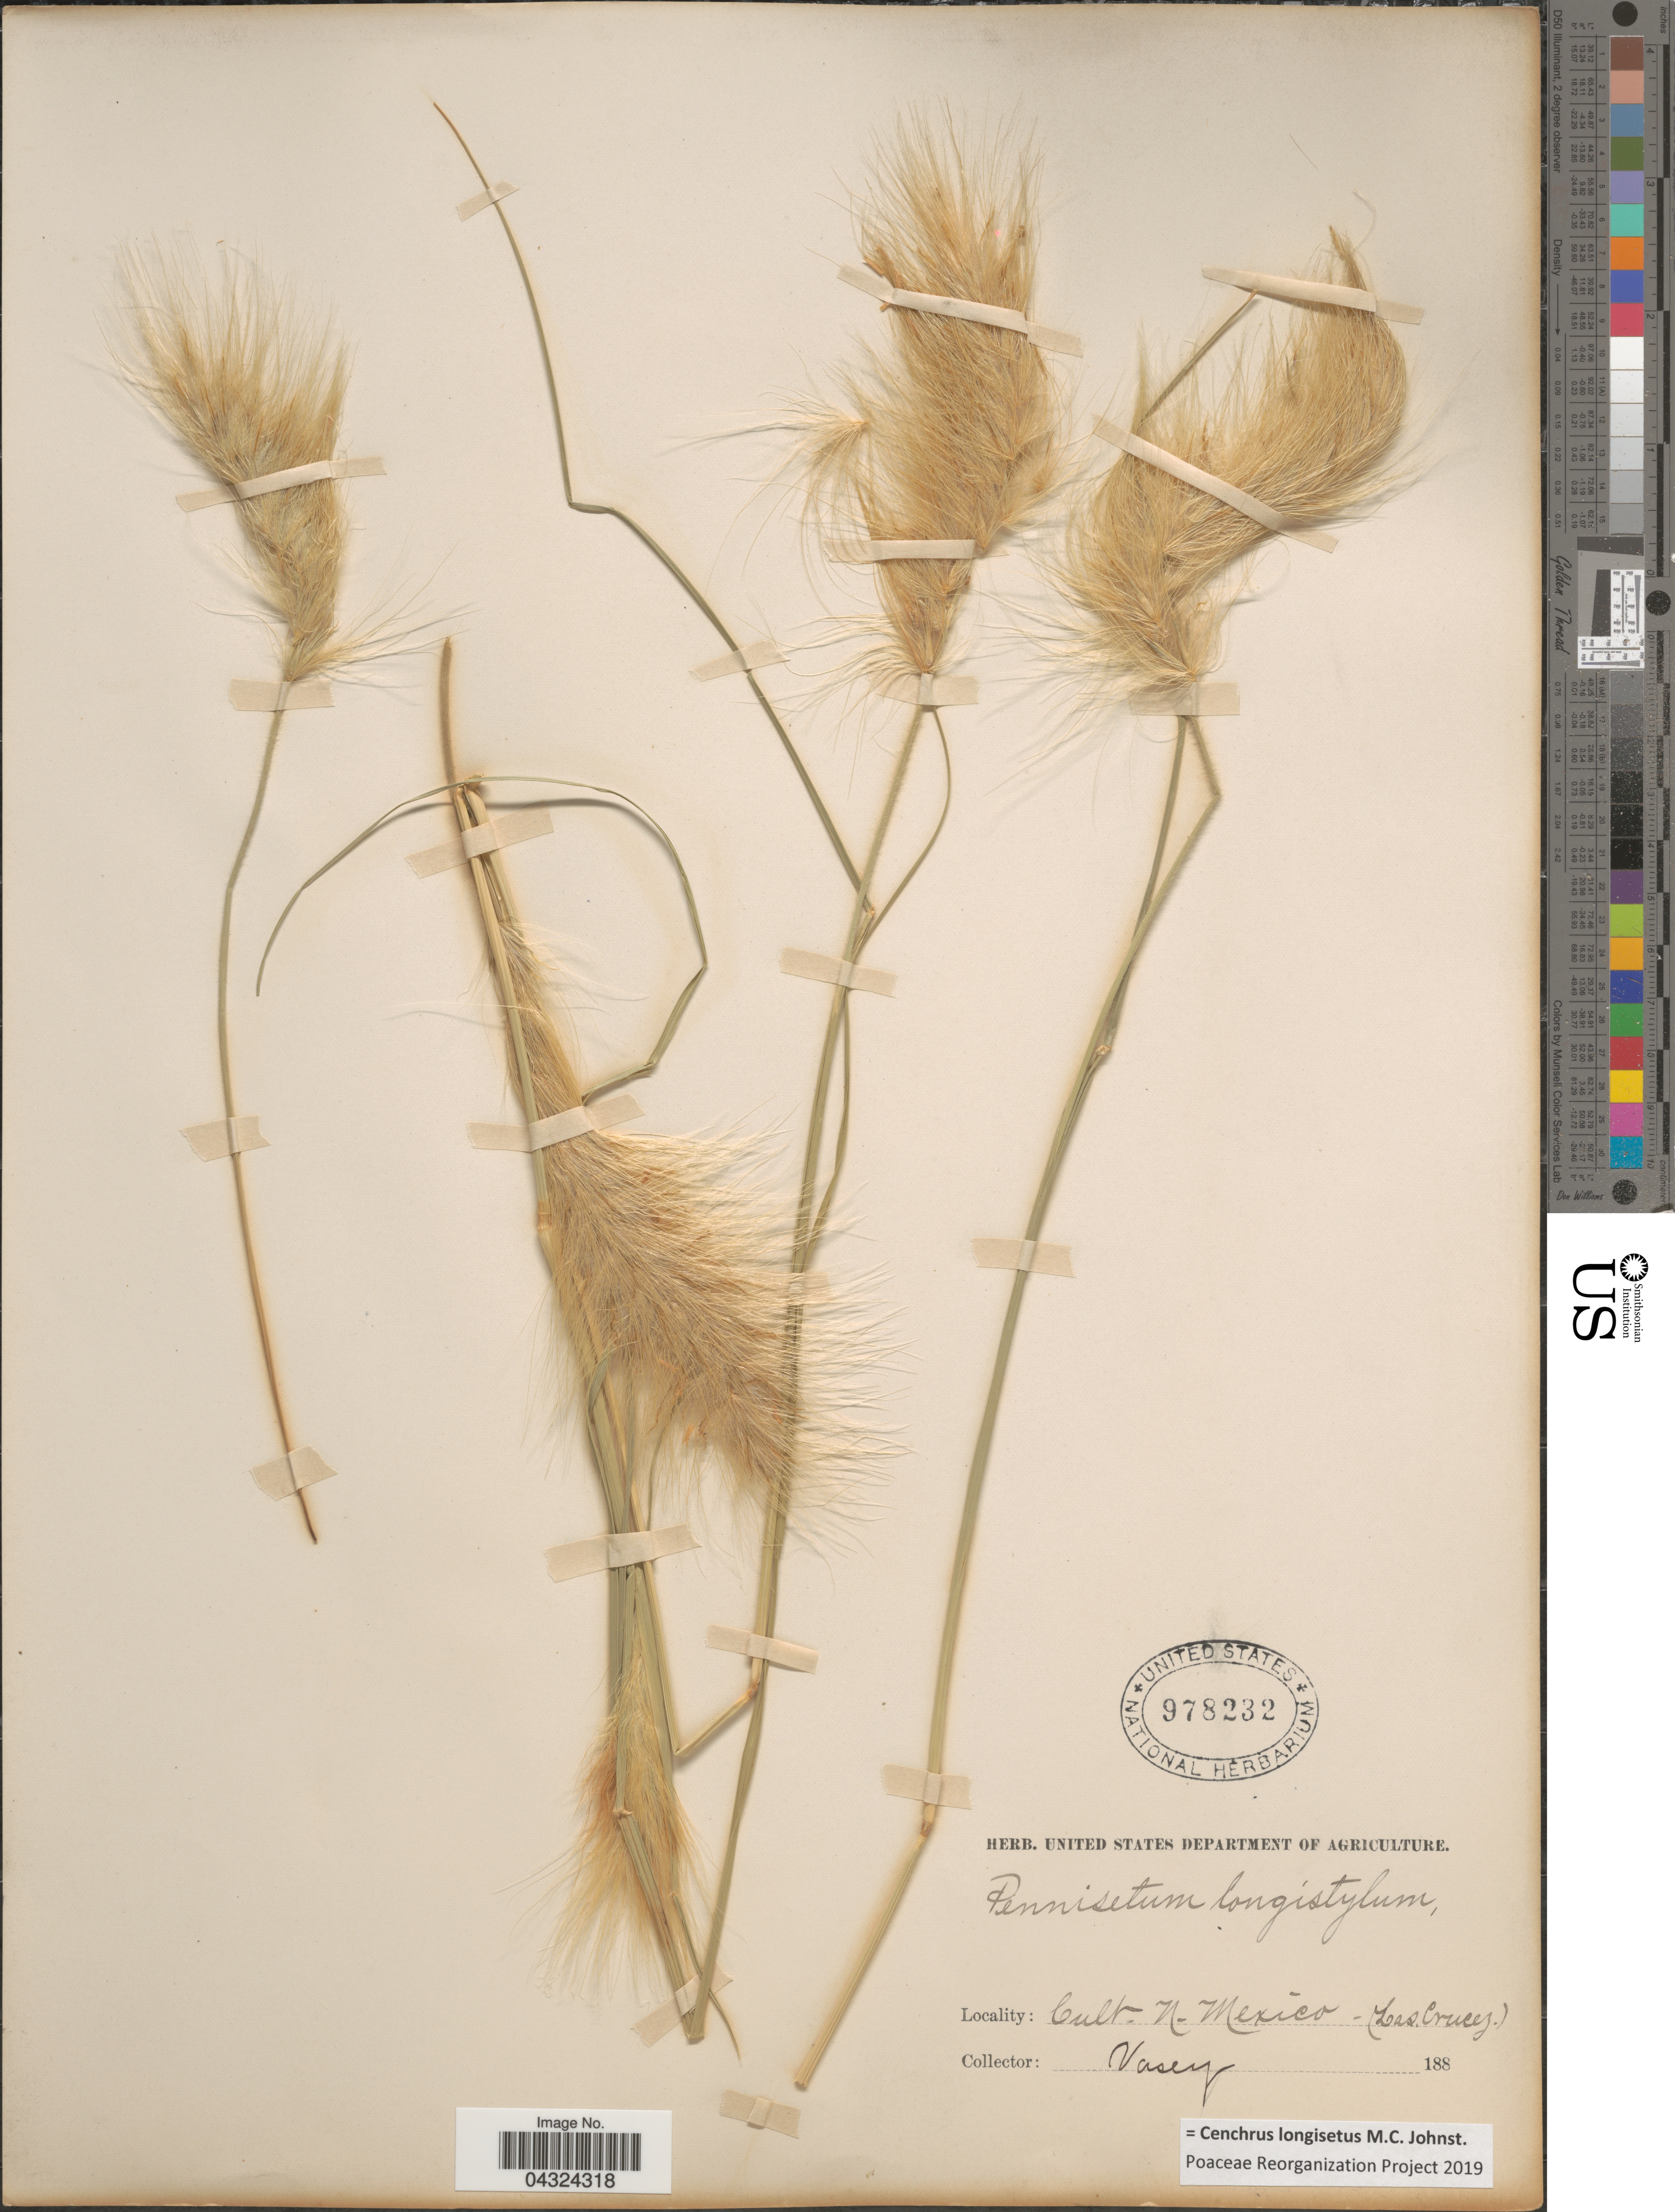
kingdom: Plantae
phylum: Tracheophyta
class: Liliopsida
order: Poales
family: Poaceae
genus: Cenchrus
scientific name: Cenchrus longisetus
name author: M.C. Johnst.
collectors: Vasey, --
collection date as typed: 188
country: United States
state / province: New Mexico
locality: Las Cruces.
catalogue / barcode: US 978232